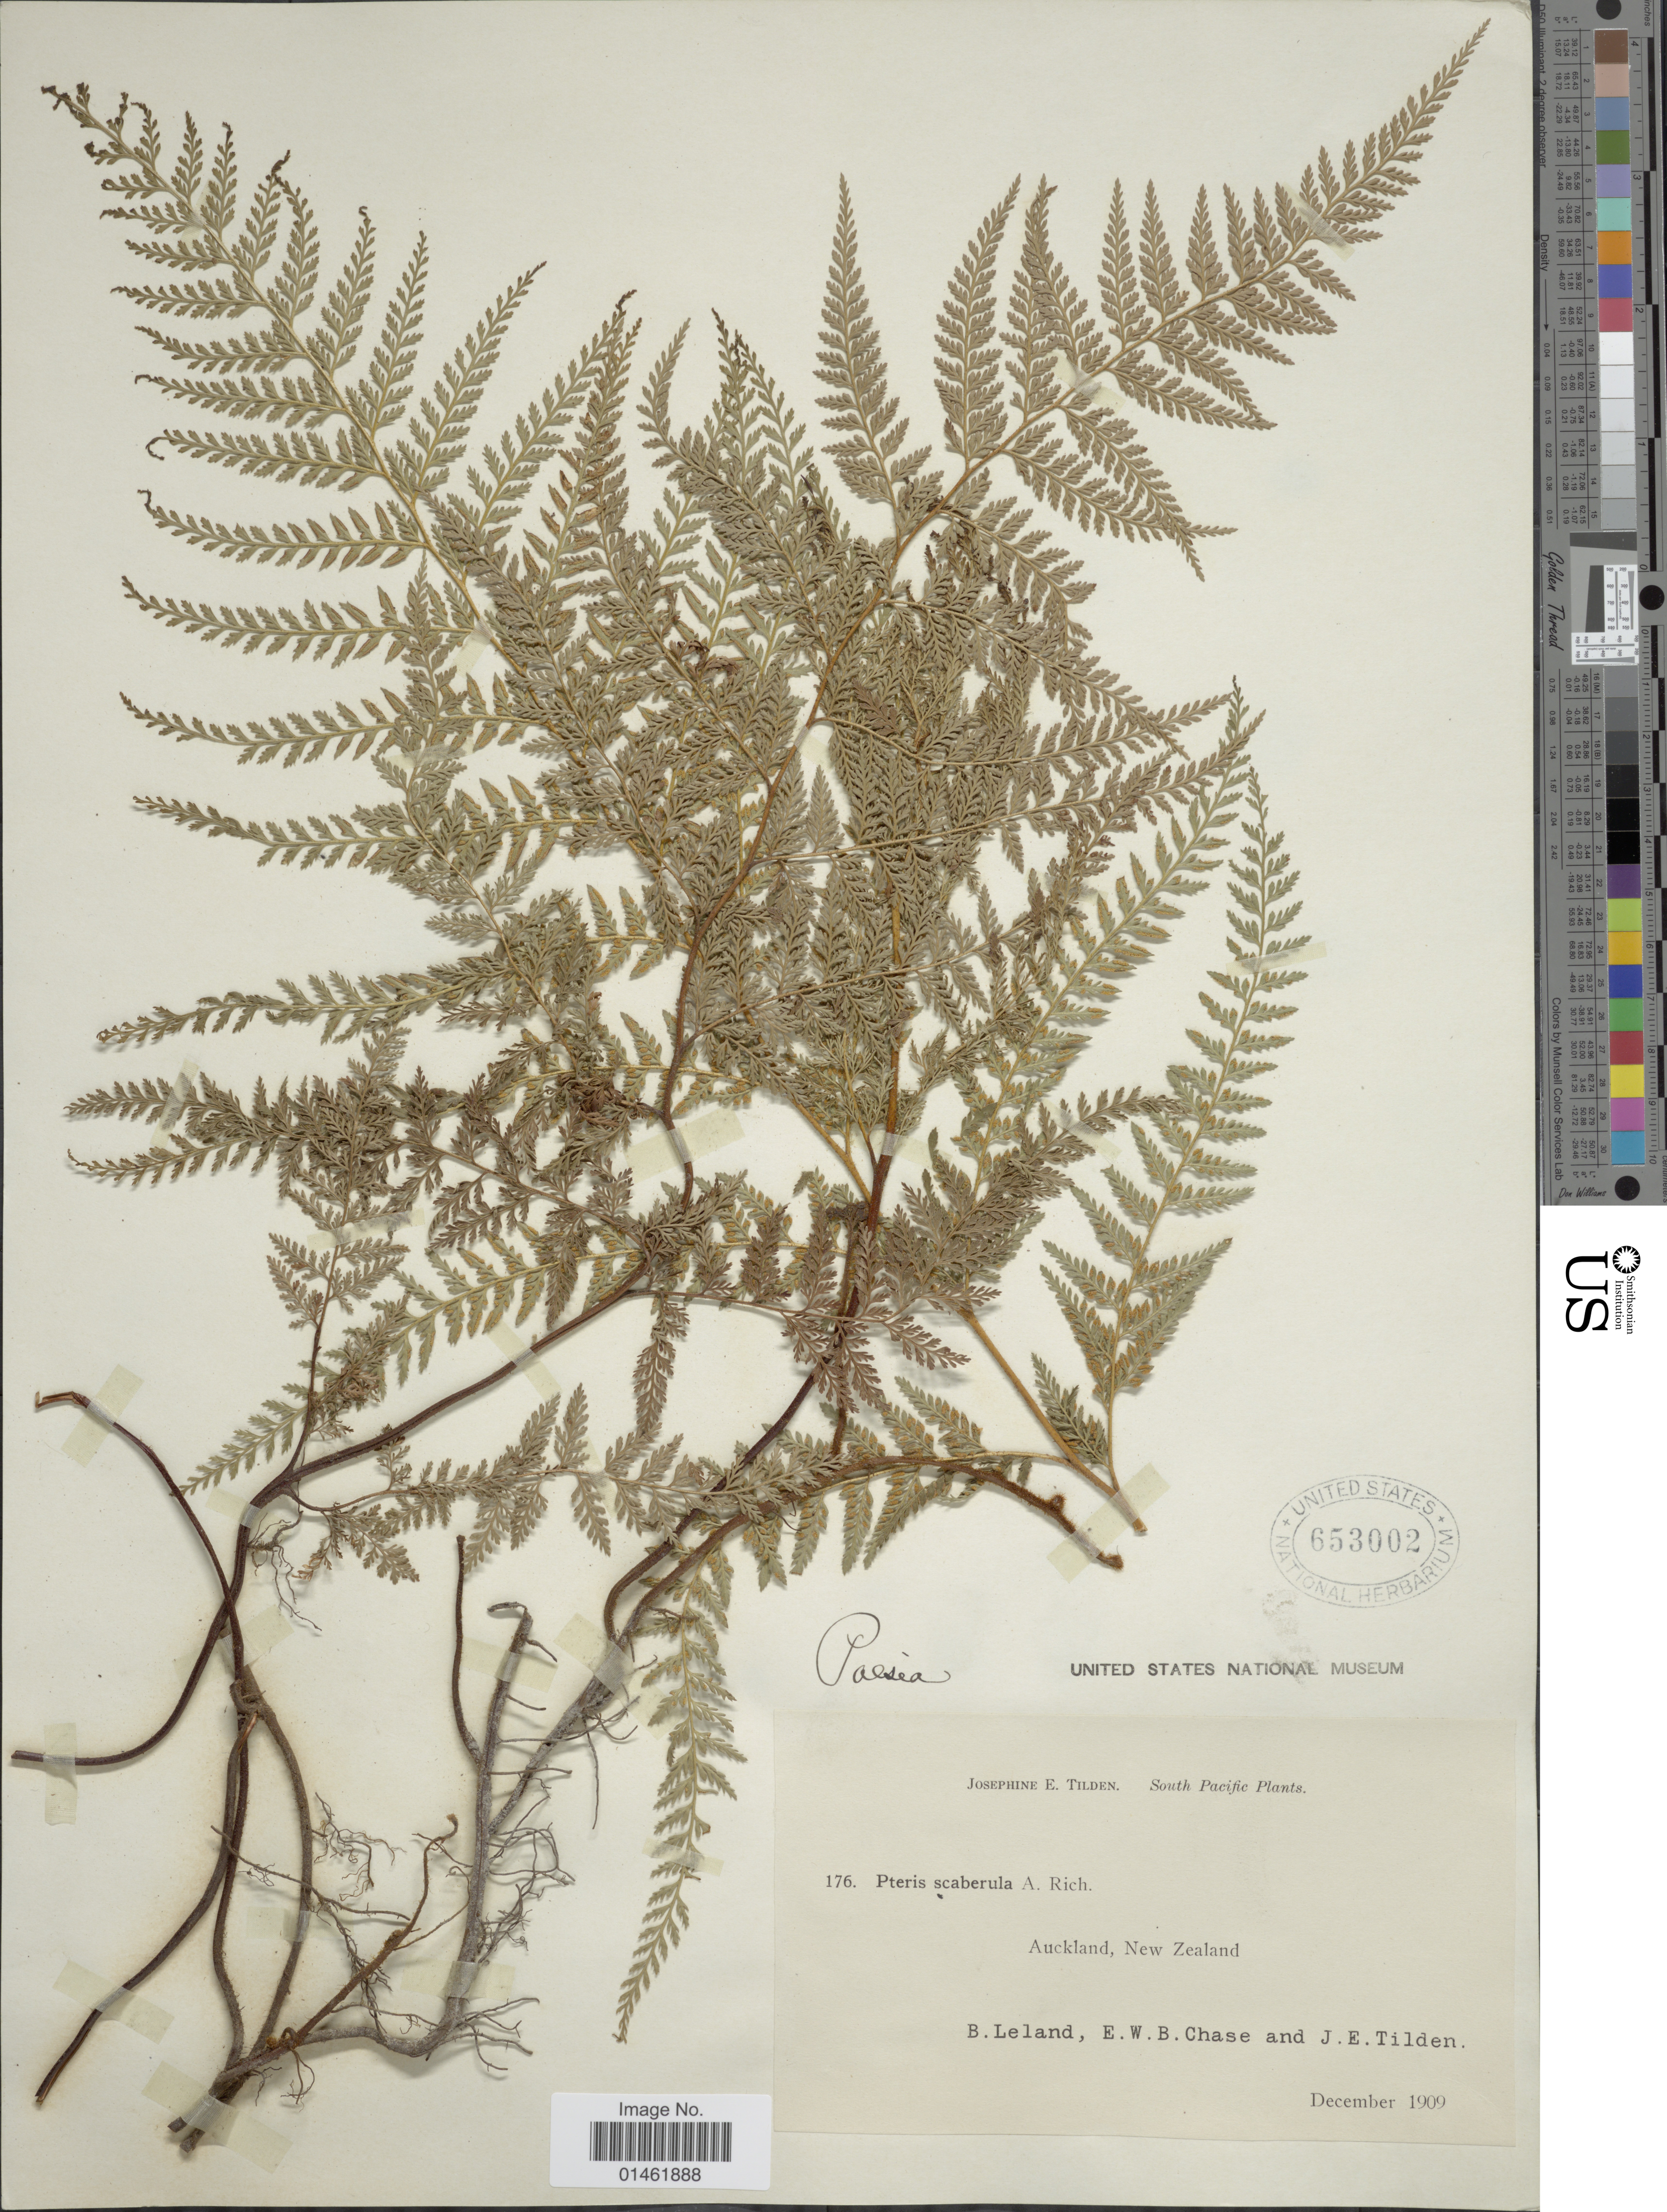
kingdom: Plantae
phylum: Tracheophyta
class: Polypodiopsida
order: Polypodiales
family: Dennstaedtiaceae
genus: Paesia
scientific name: Paesia scaberula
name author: Kuhn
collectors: B. Leland, E. W. Chase & J. E. Tilden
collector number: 176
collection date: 1909-12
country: New Zealand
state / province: Auckland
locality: Auckland, New Zealand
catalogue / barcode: US 653002